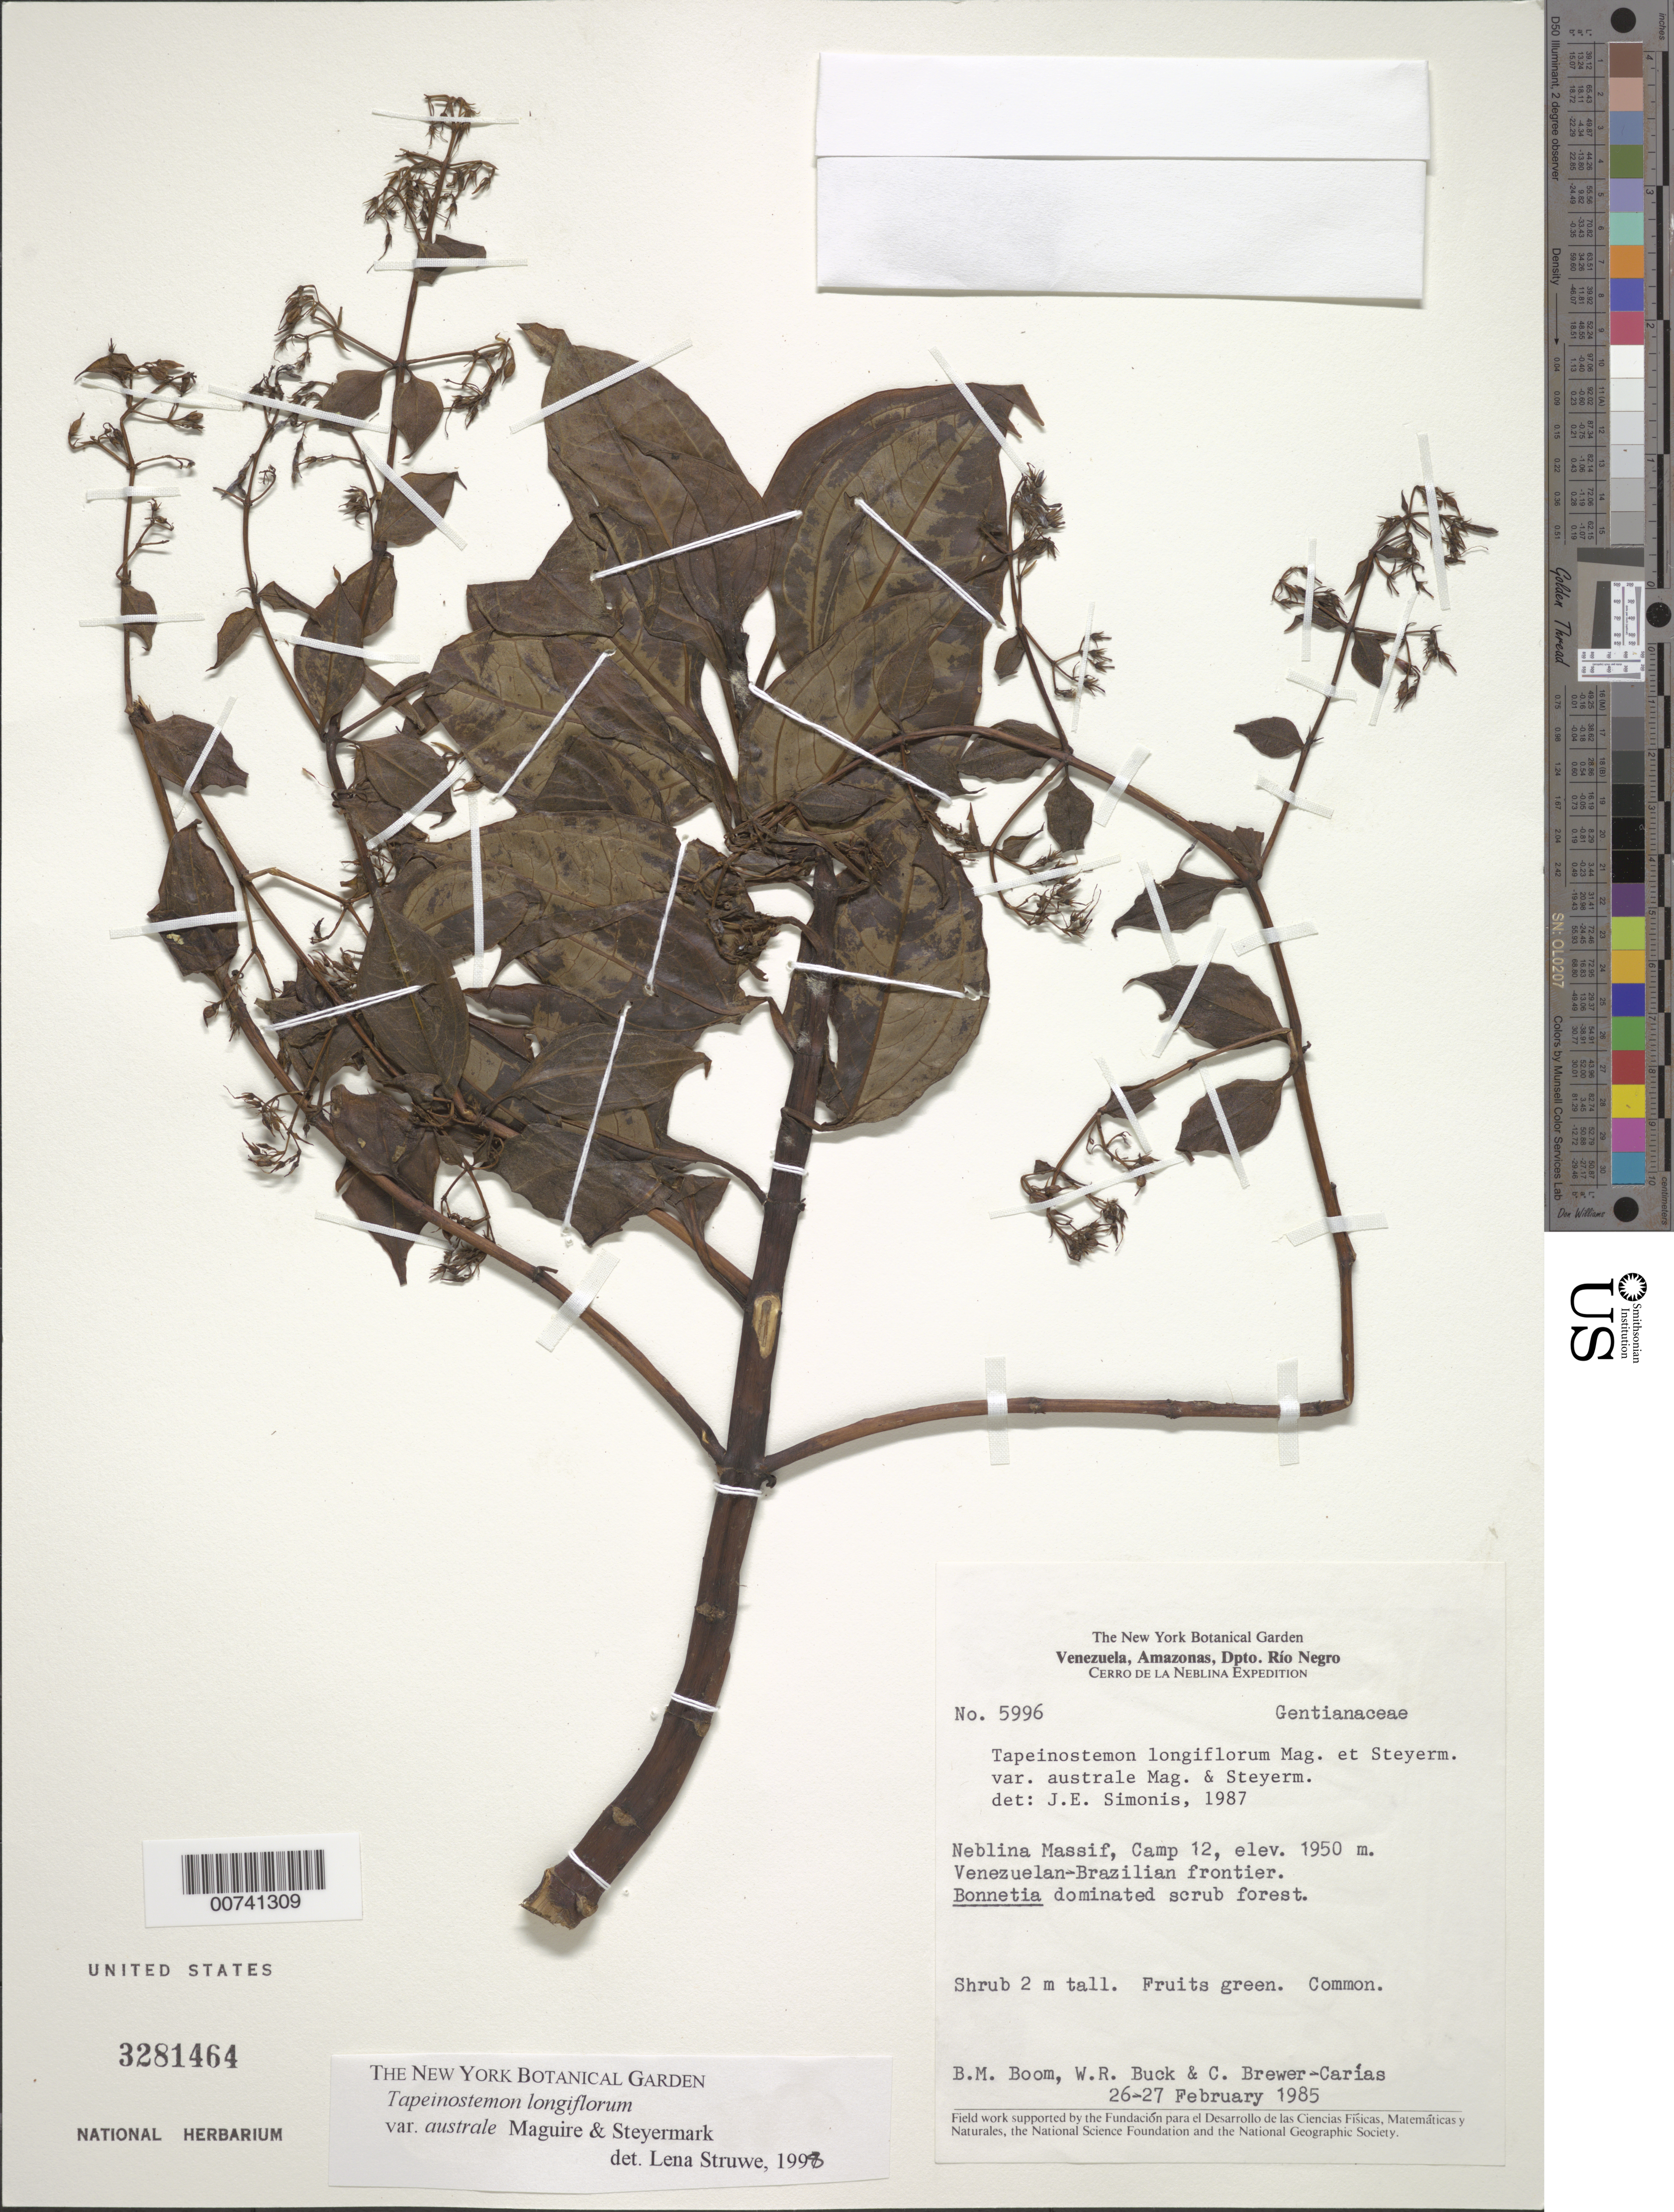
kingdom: Plantae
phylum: Tracheophyta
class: Magnoliopsida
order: Gentianales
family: Gentianaceae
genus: Tapeinostemon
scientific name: Tapeinostemon longiflorum var. australe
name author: Maguire & Steyerm.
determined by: Struwe, L.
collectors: B. M. Boom, W. R. Buck & C. Brewer-Carias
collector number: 5996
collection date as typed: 26-Feb-85 to 27-Feb-85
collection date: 1985-02-26/1985-02-27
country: Venezuela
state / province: Amazonas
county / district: Río Negro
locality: Neblina Massif, Camp 12, Venezuelan-Brazilian frontier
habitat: Bonnetia dominated scrub forest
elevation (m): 1950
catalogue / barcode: US 3282464